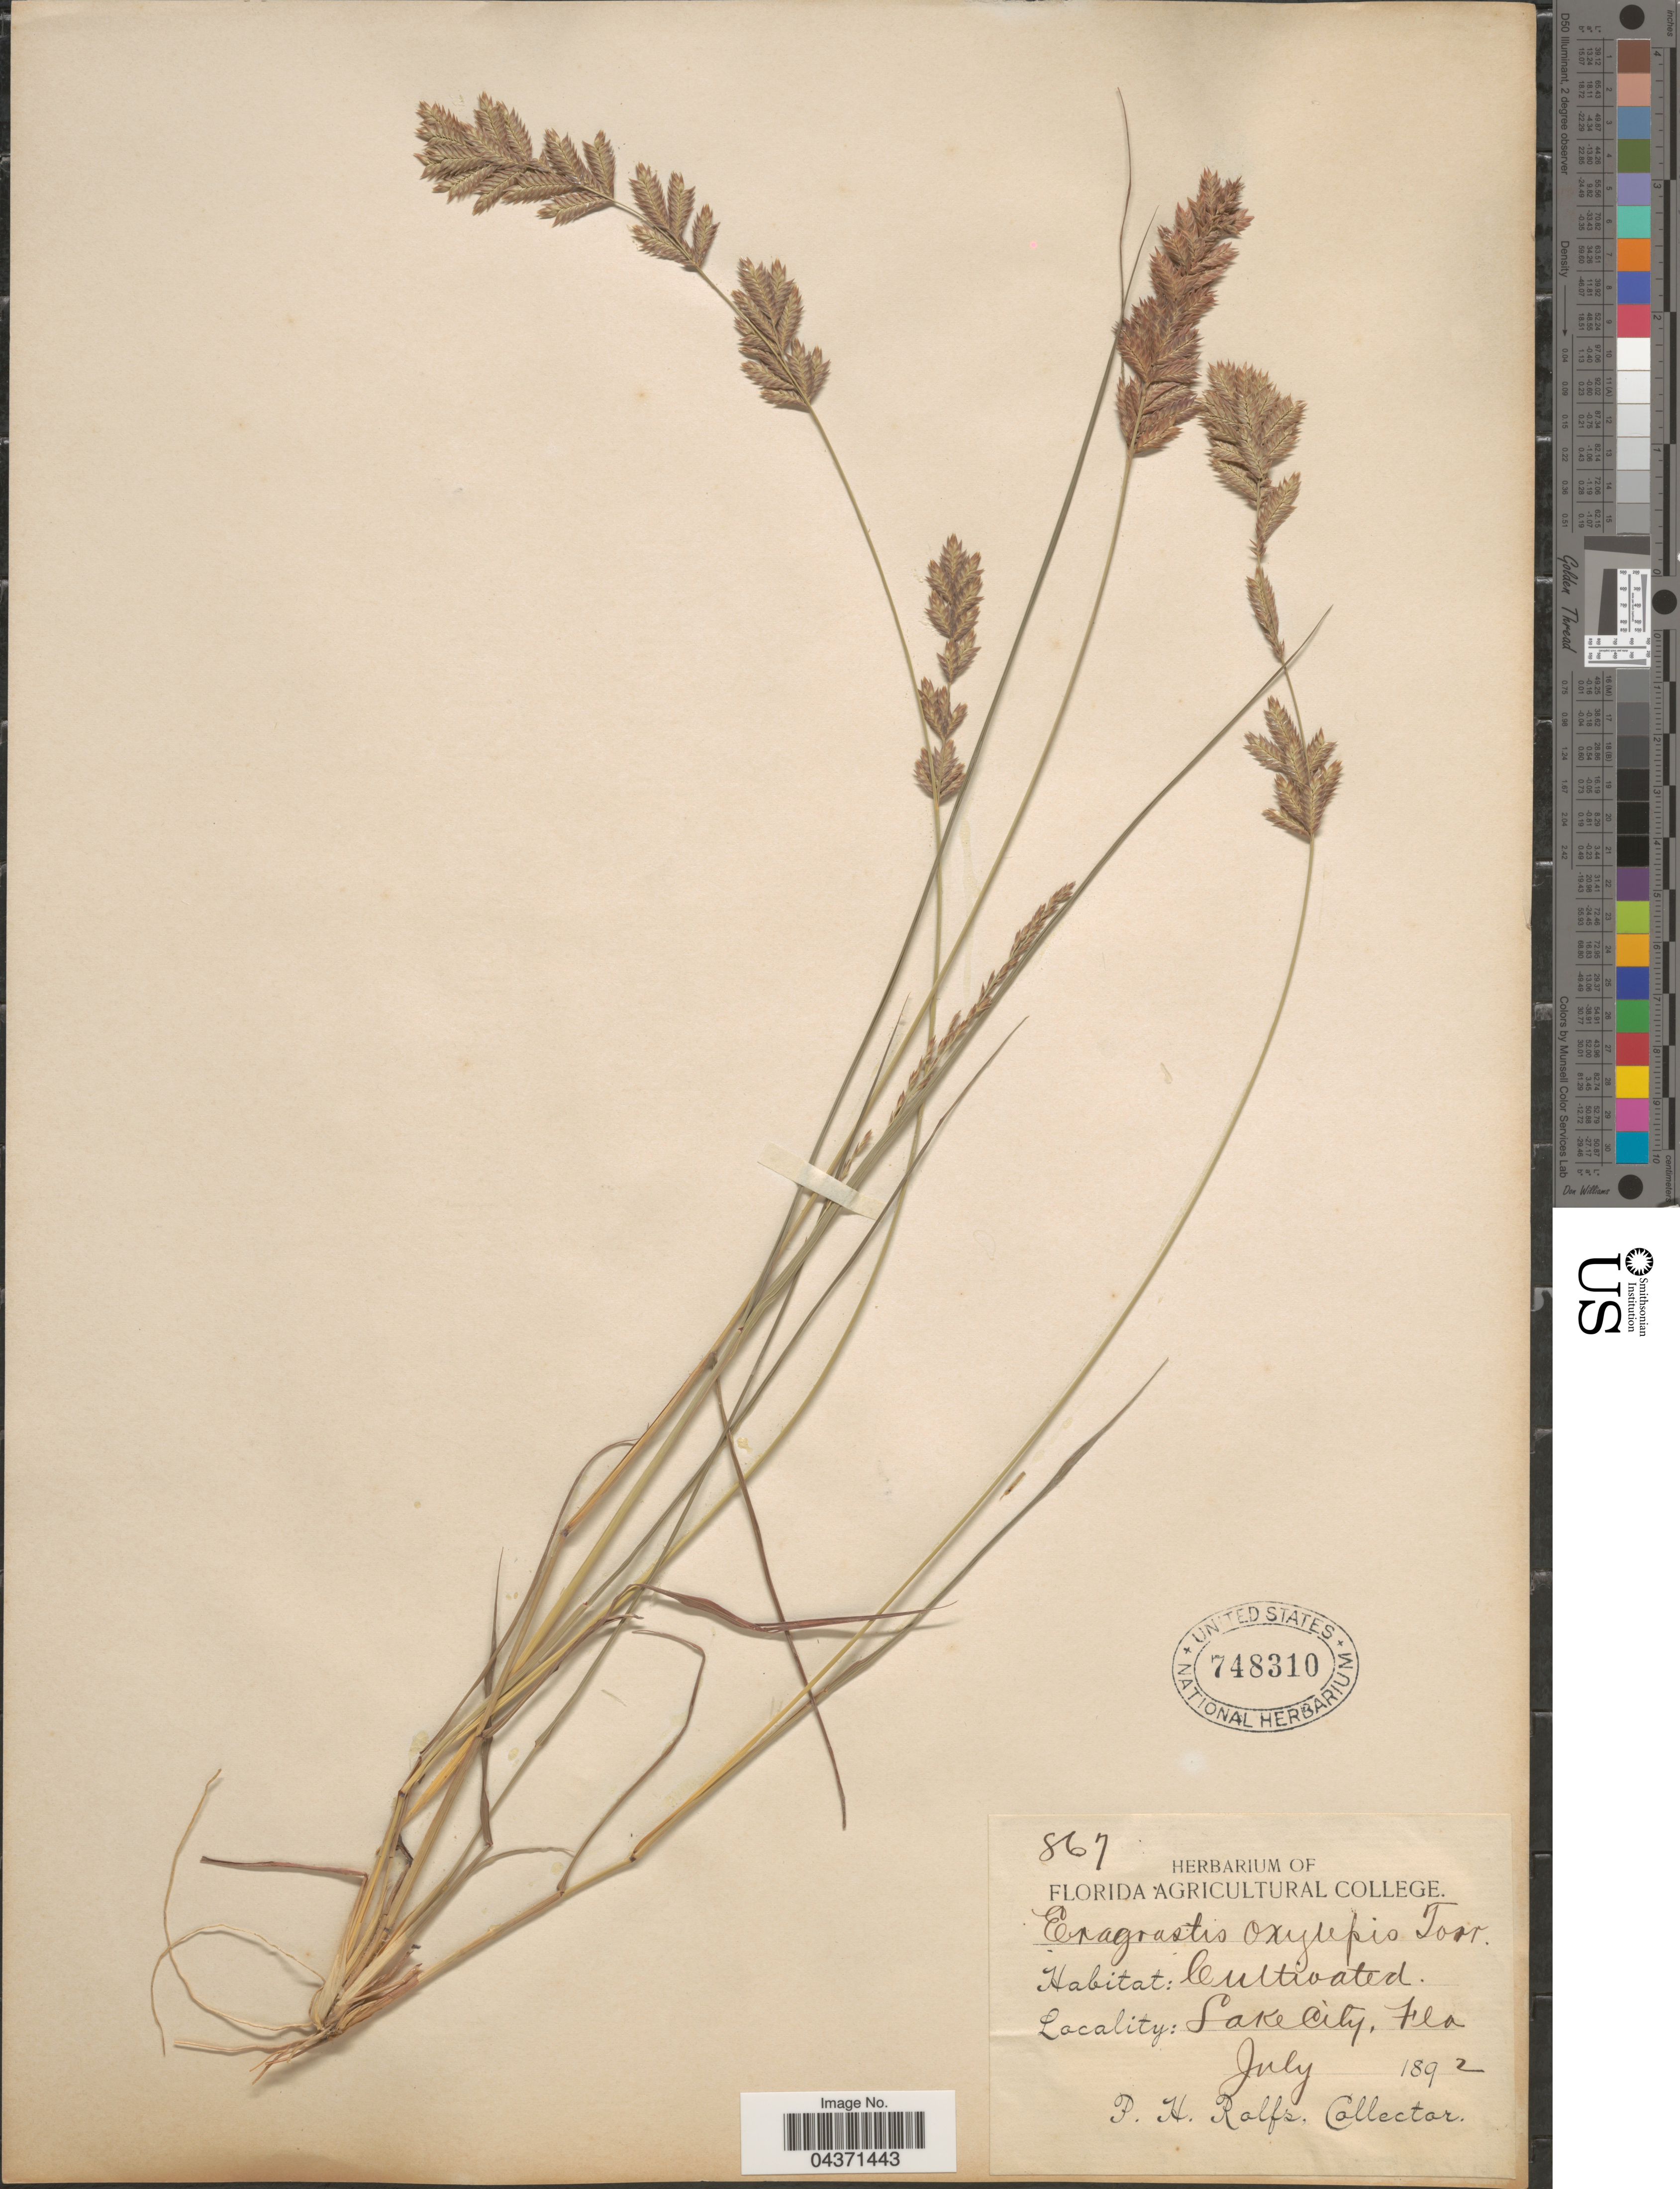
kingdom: Plantae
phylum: Tracheophyta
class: Liliopsida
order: Poales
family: Poaceae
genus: Eragrostis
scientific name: Eragrostis secundiflora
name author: J. Presl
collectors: P. Ralfs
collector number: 867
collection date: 1892-07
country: United States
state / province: Florida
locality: Lake City.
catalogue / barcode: US 748310